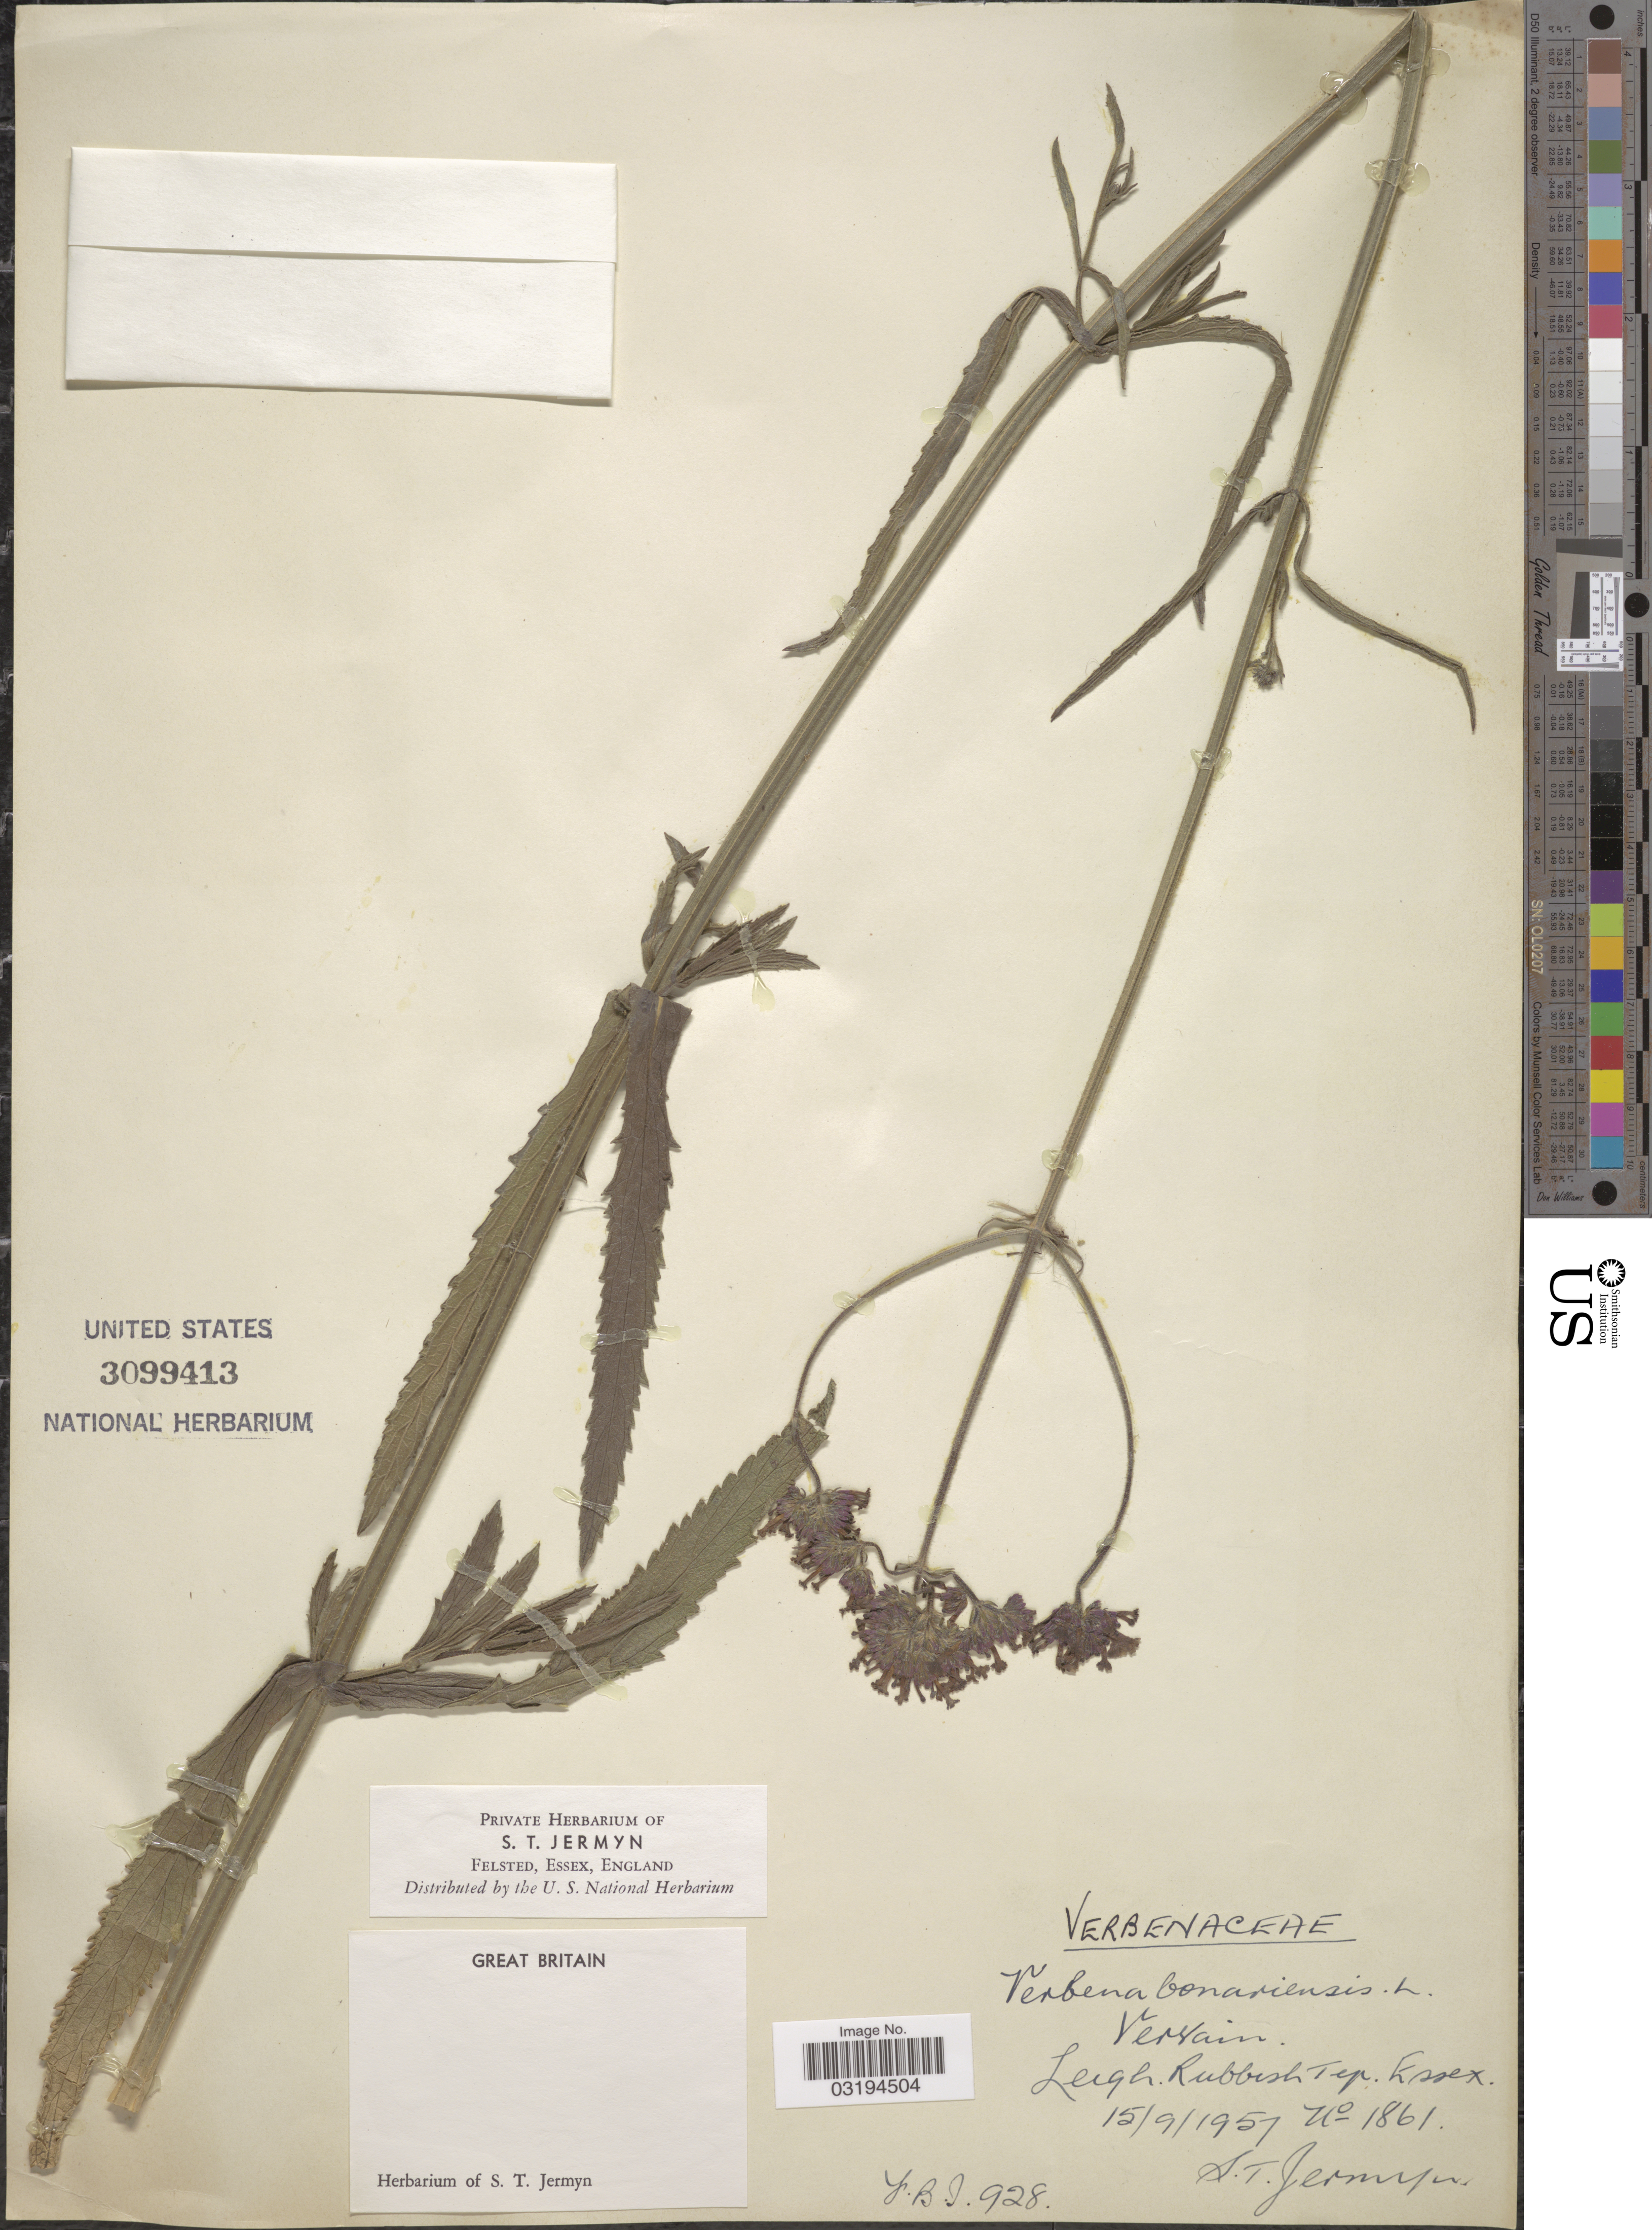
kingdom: Plantae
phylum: Tracheophyta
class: Magnoliopsida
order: Lamiales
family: Verbenaceae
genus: Verbena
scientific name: Verbena bonariensis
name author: L.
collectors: S. Jermyn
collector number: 1861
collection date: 1957-09-15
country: United Kingdom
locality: Leigh. Rubbish Tip. Essex. Great Britain.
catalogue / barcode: US 3099413